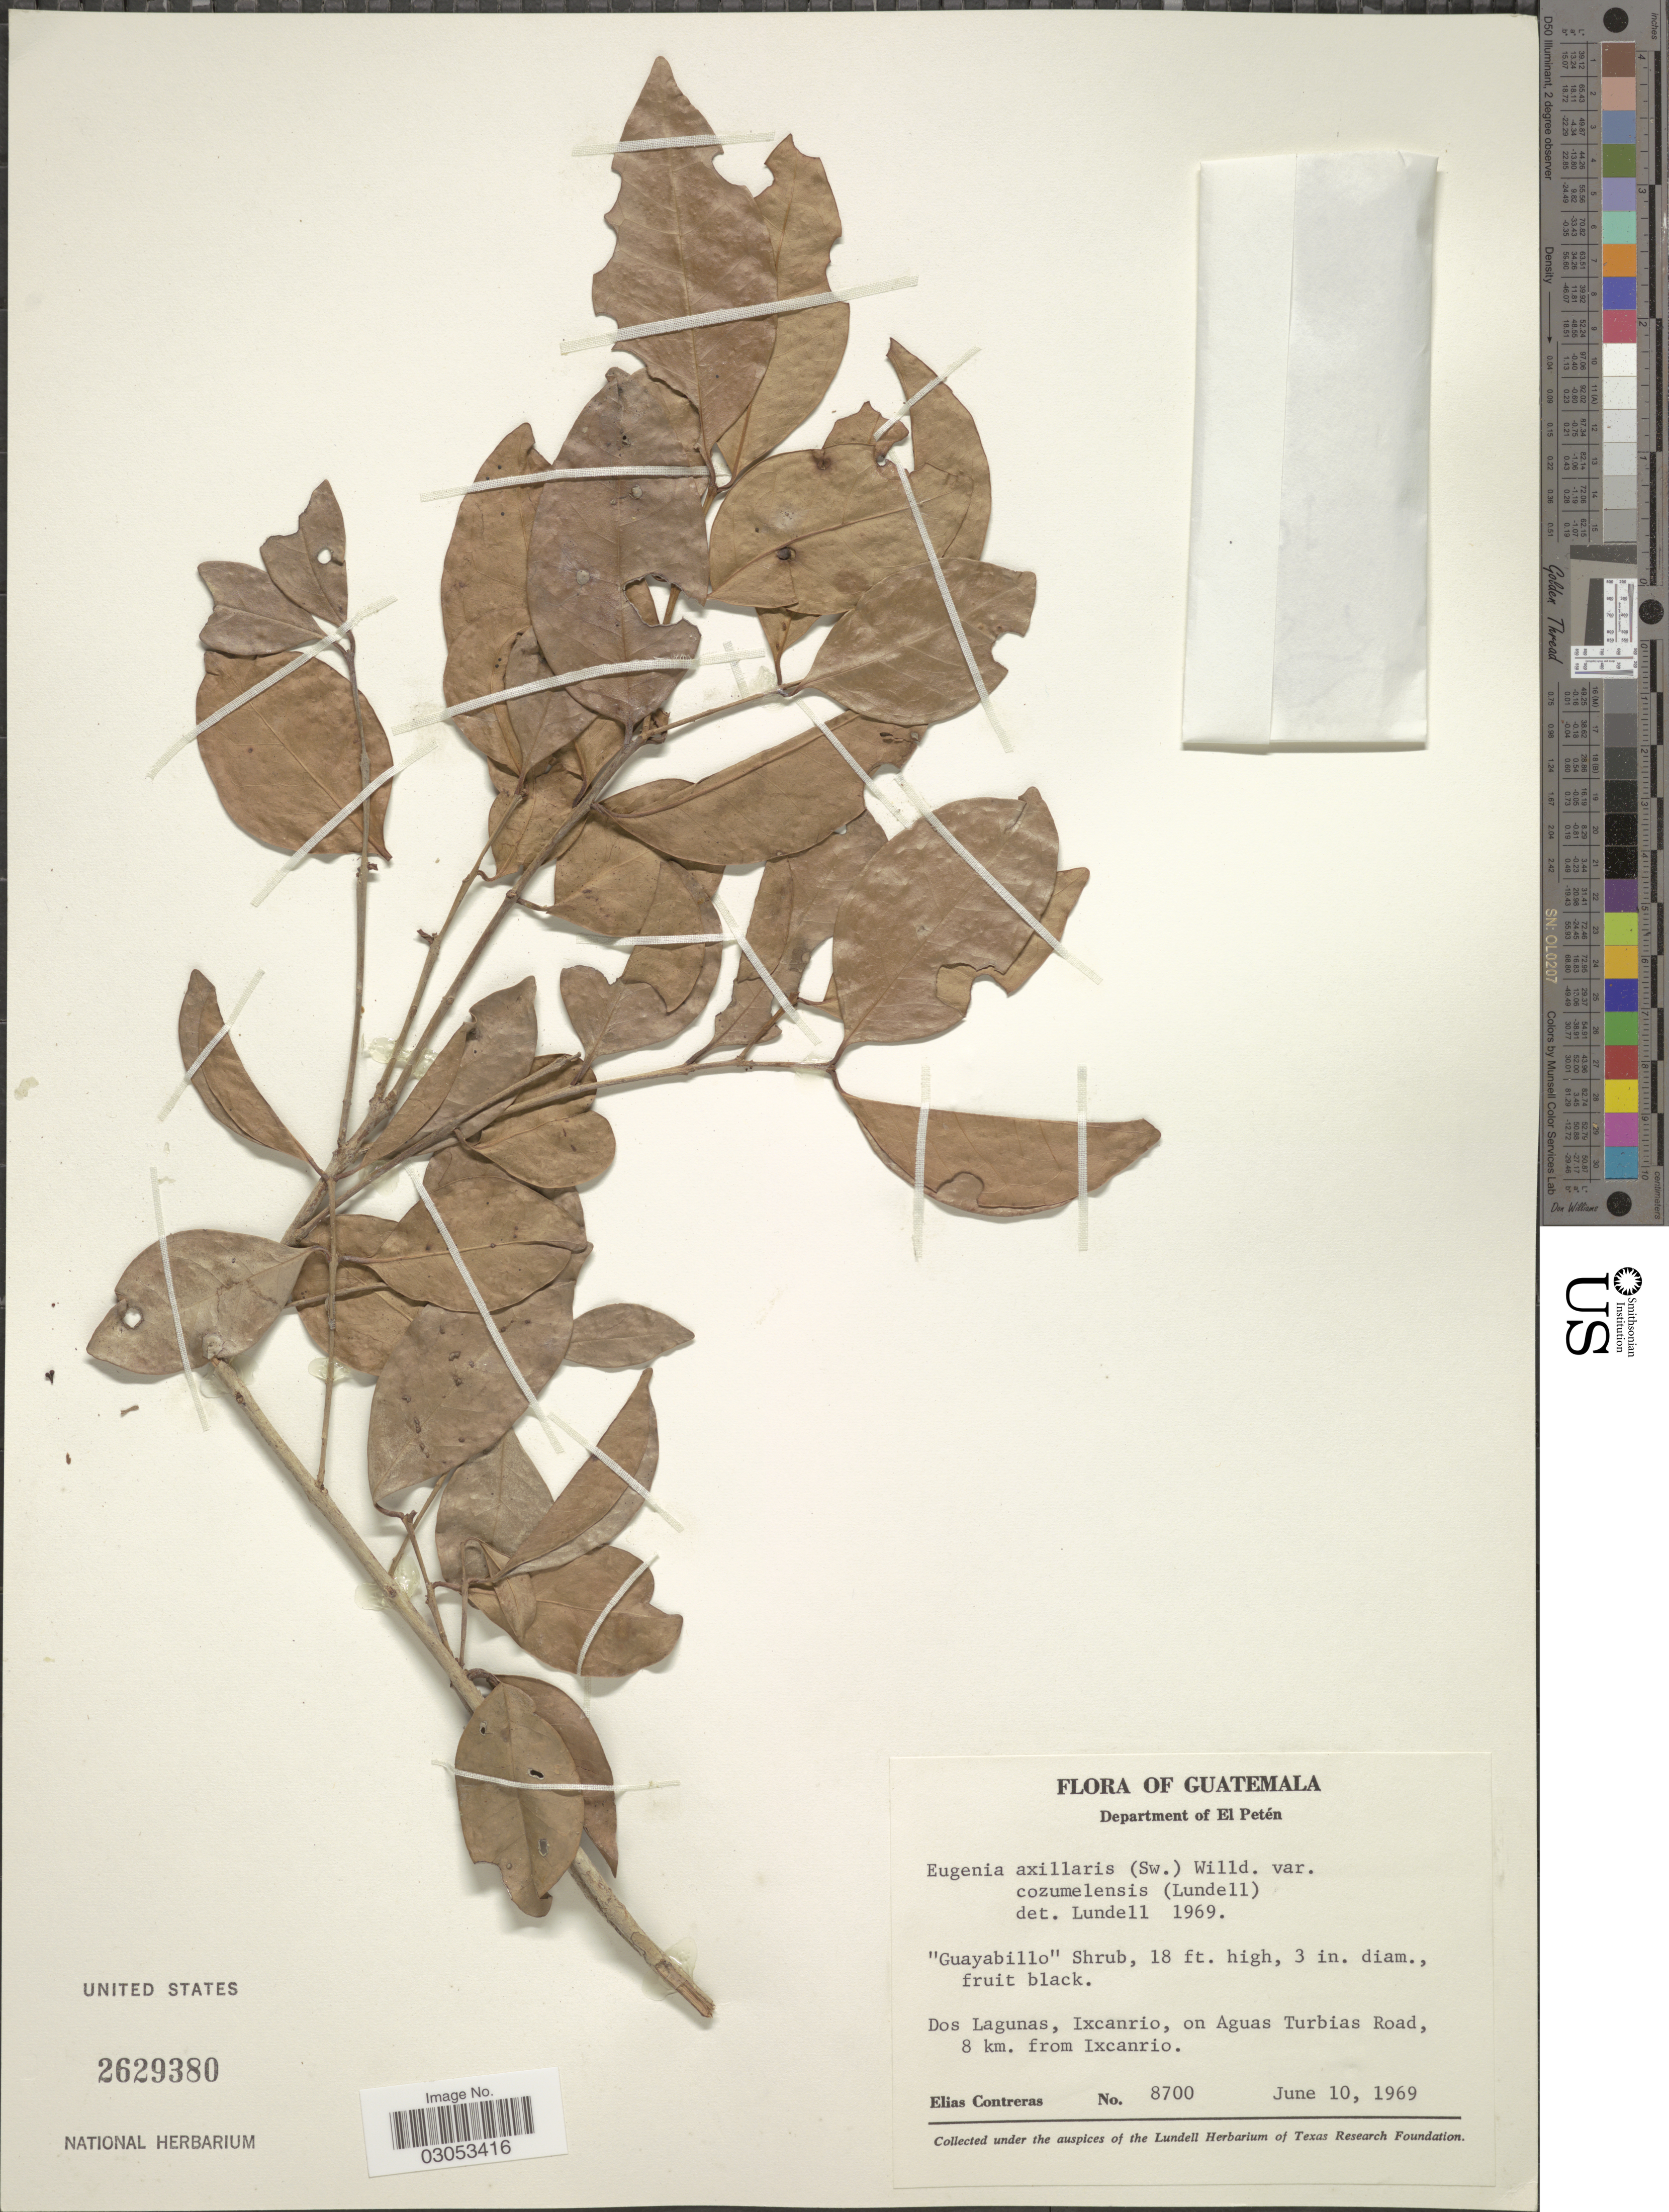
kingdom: Plantae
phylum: Tracheophyta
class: Magnoliopsida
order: Myrtales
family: Myrtaceae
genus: Eugenia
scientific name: Eugenia axillaris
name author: (Sw.) Willd.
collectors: E. Contreras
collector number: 8700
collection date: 1969-06-10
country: Guatemala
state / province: El Petén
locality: Department of El Petén. Dos Lagunas, Ixcanrio, on Agua Turbias Road, 8 km. from Ixcanrio.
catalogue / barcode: US 2629380